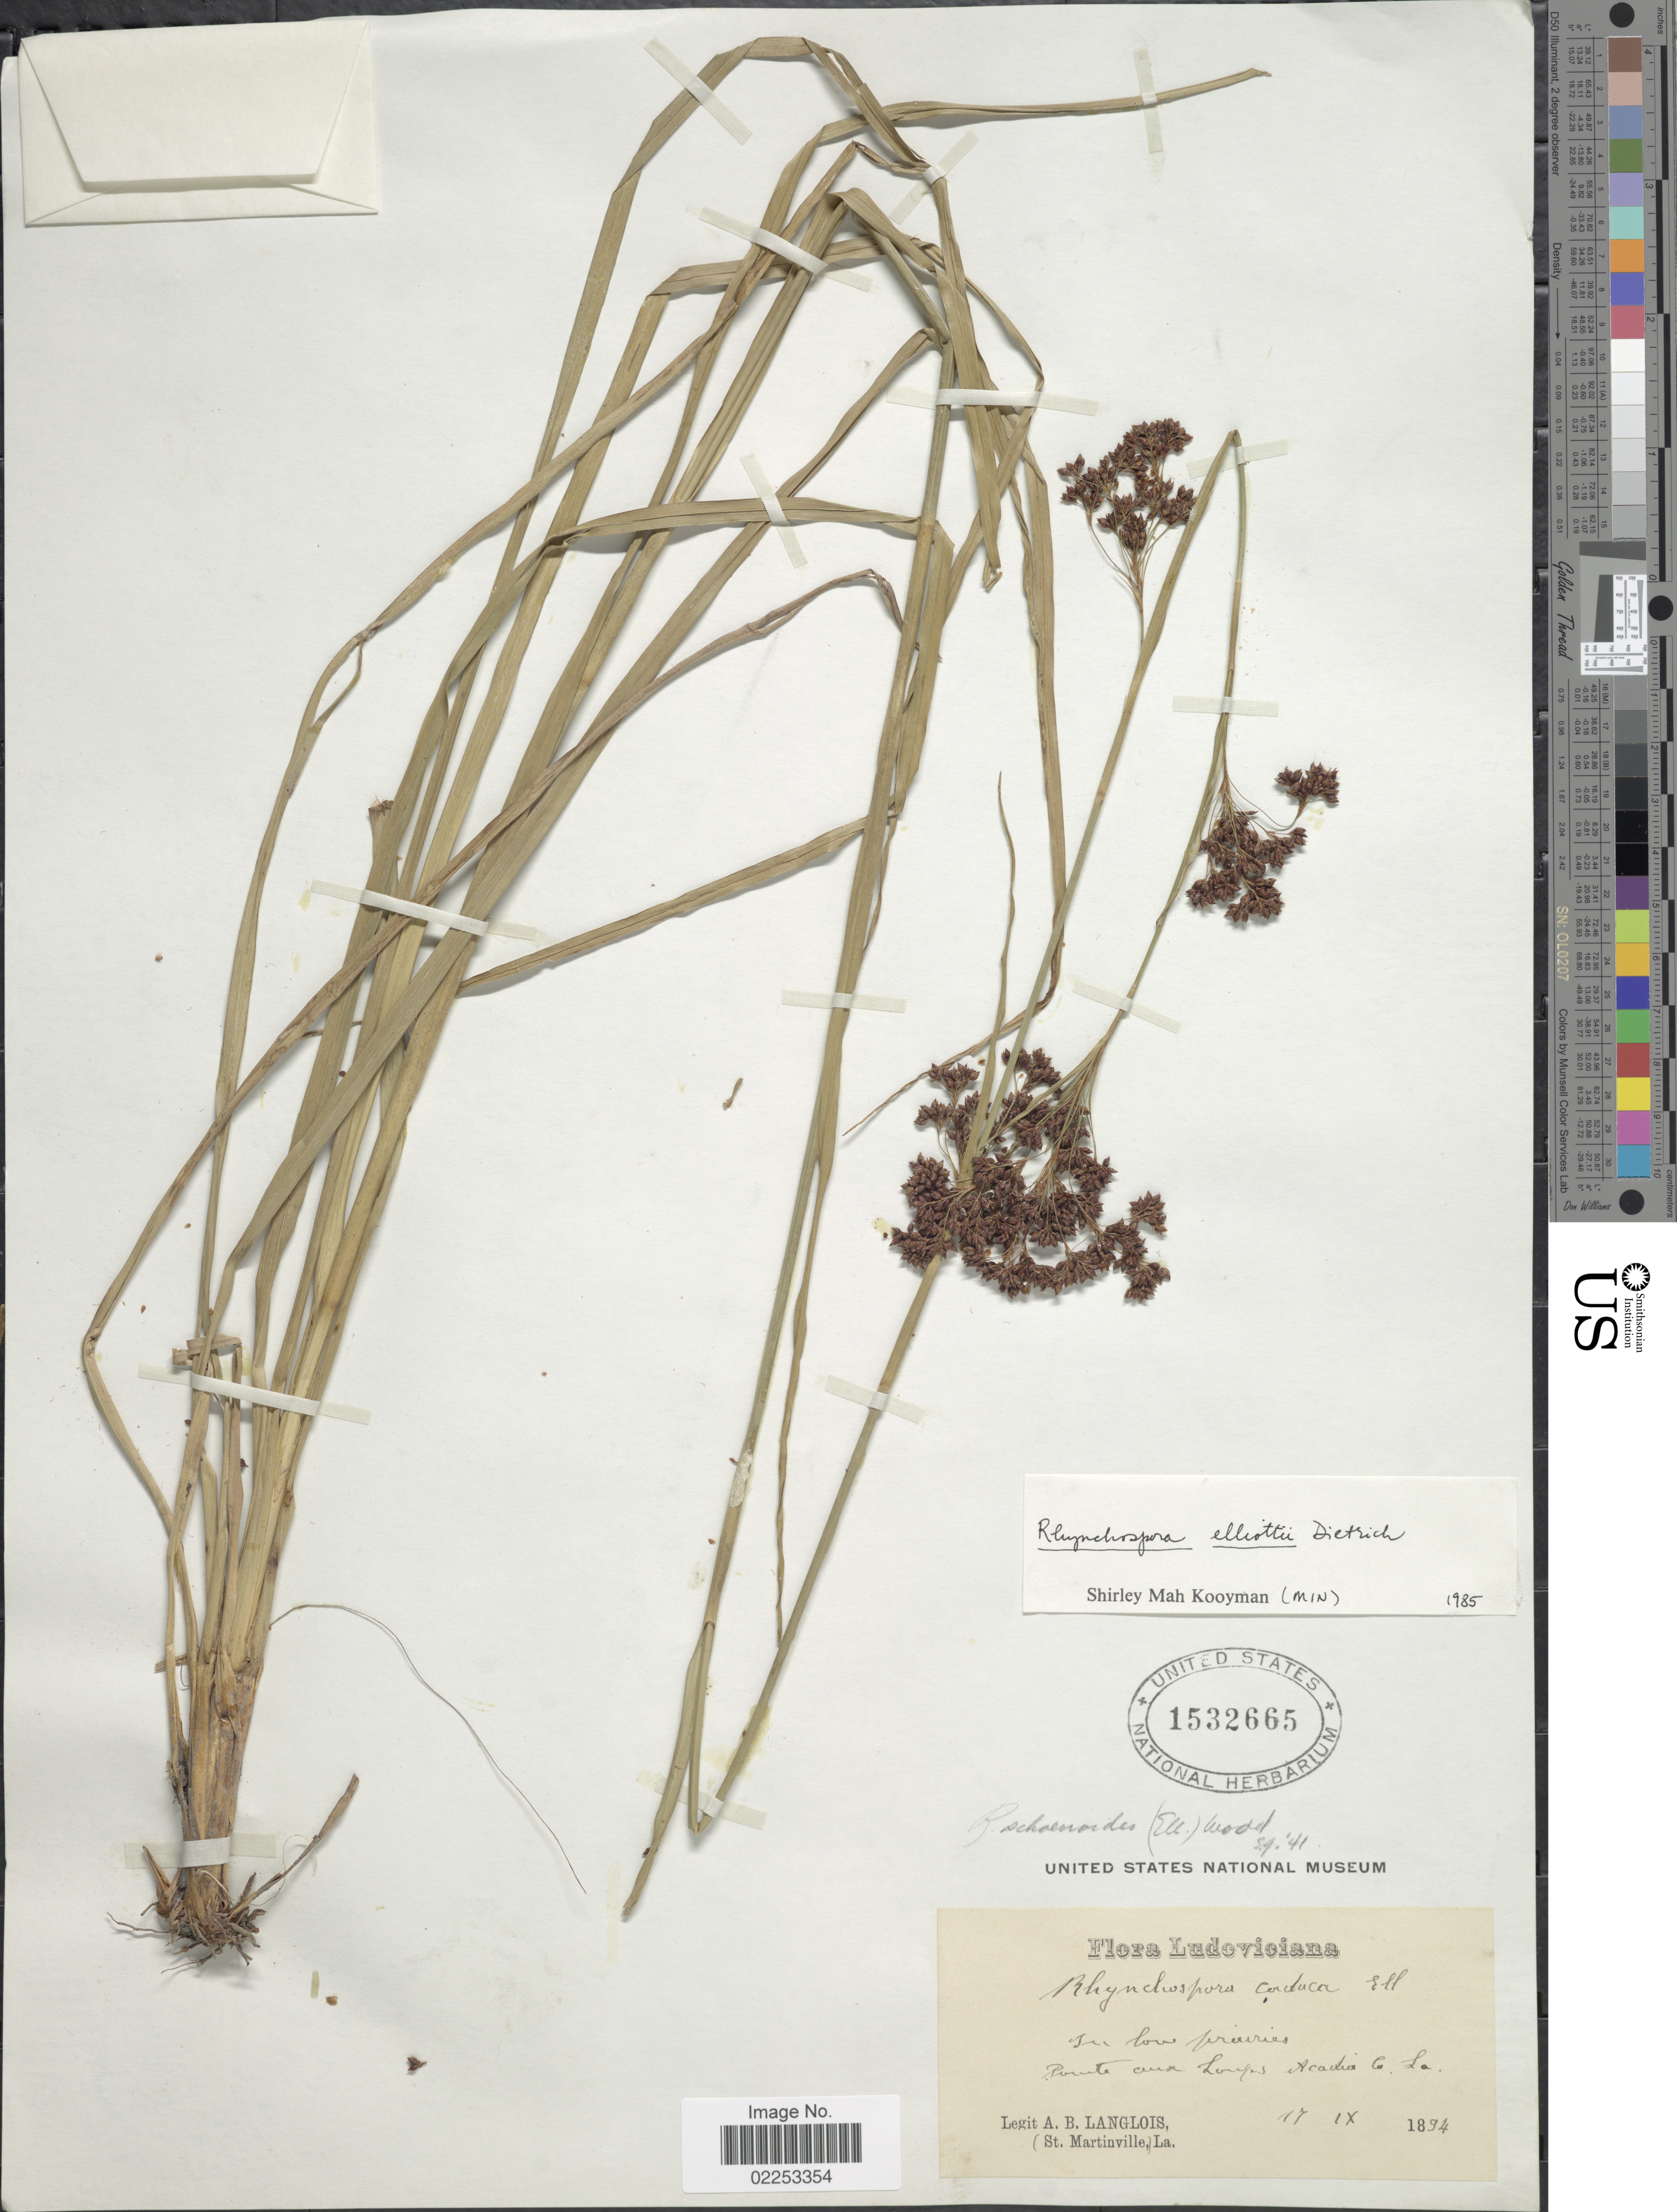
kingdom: Plantae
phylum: Tracheophyta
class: Liliopsida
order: Poales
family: Cyperaceae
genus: Rhynchospora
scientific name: Rhynchospora elliottii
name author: A. Dietr.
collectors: A. Langlois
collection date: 1894-09-17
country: United States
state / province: Louisiana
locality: In low prairies, Pointe aux Loups Acadia Co.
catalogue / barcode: US 1532665